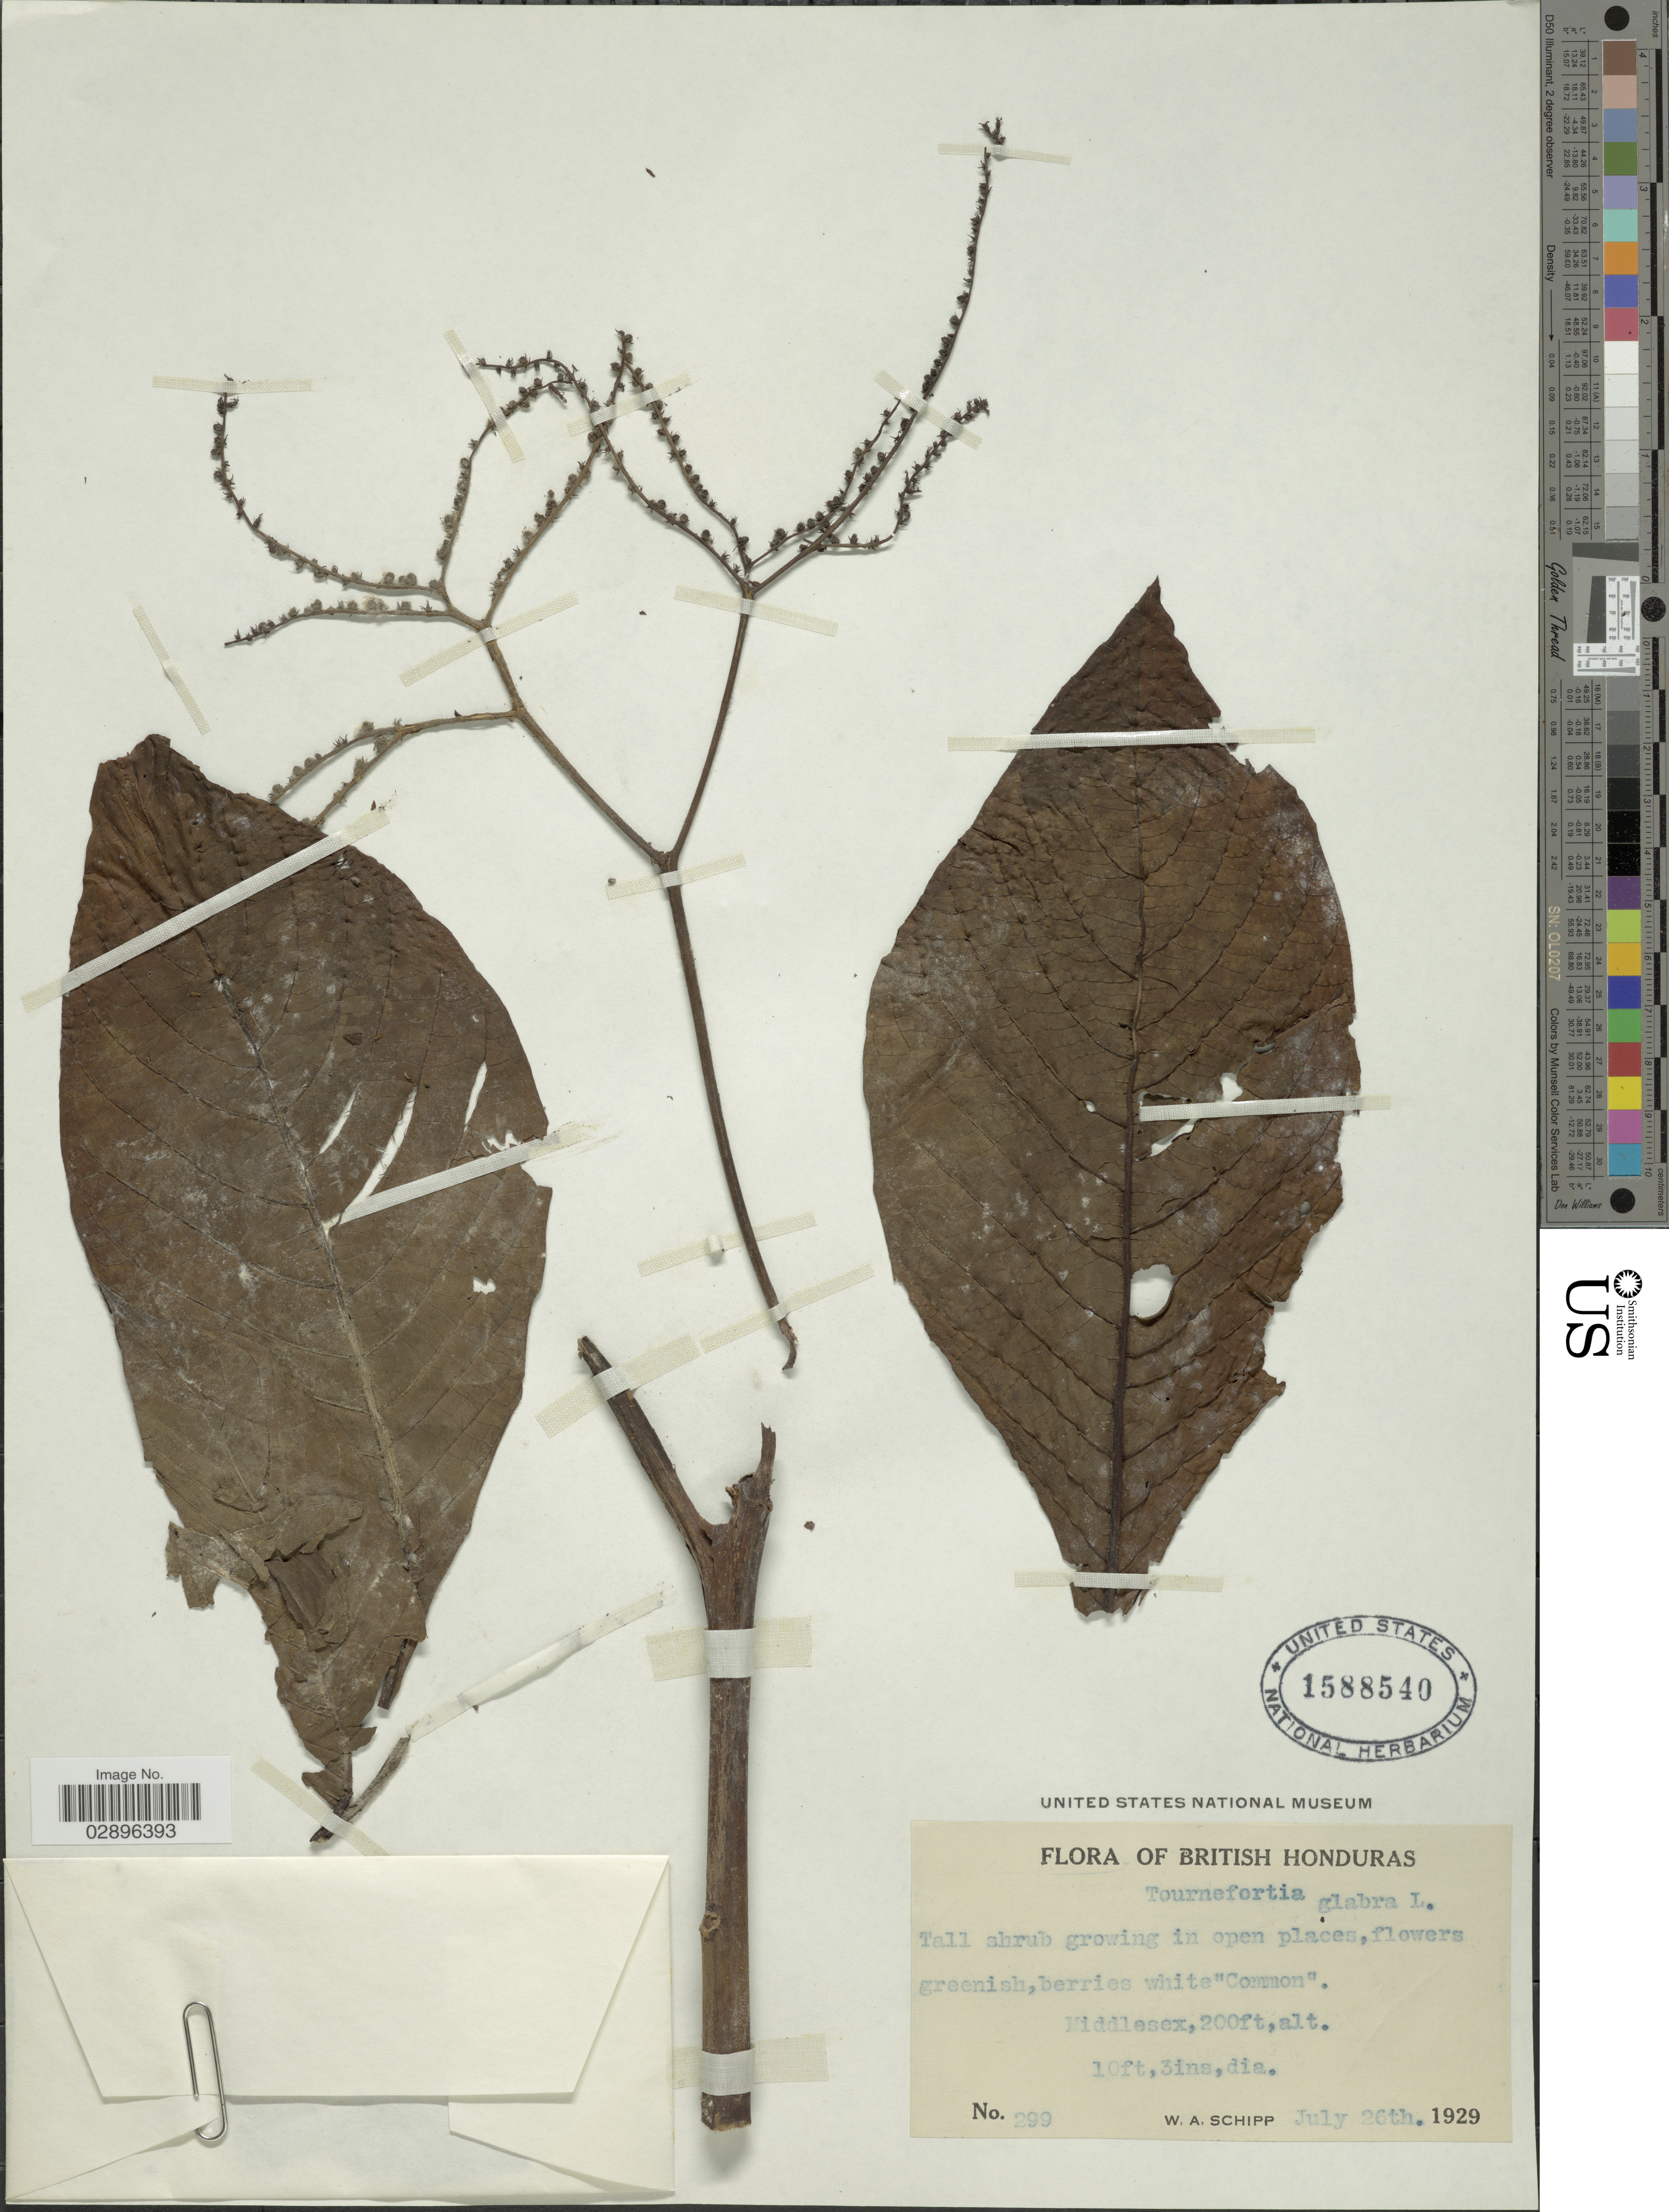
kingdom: Plantae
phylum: Tracheophyta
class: Magnoliopsida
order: Boraginales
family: Heliotropiaceae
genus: Tournefortia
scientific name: Tournefortia glabra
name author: L.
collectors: W. Schipp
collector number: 299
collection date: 1929-07-26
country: Belize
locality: British Honduras. Middlesex.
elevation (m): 61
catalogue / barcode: US 1588540